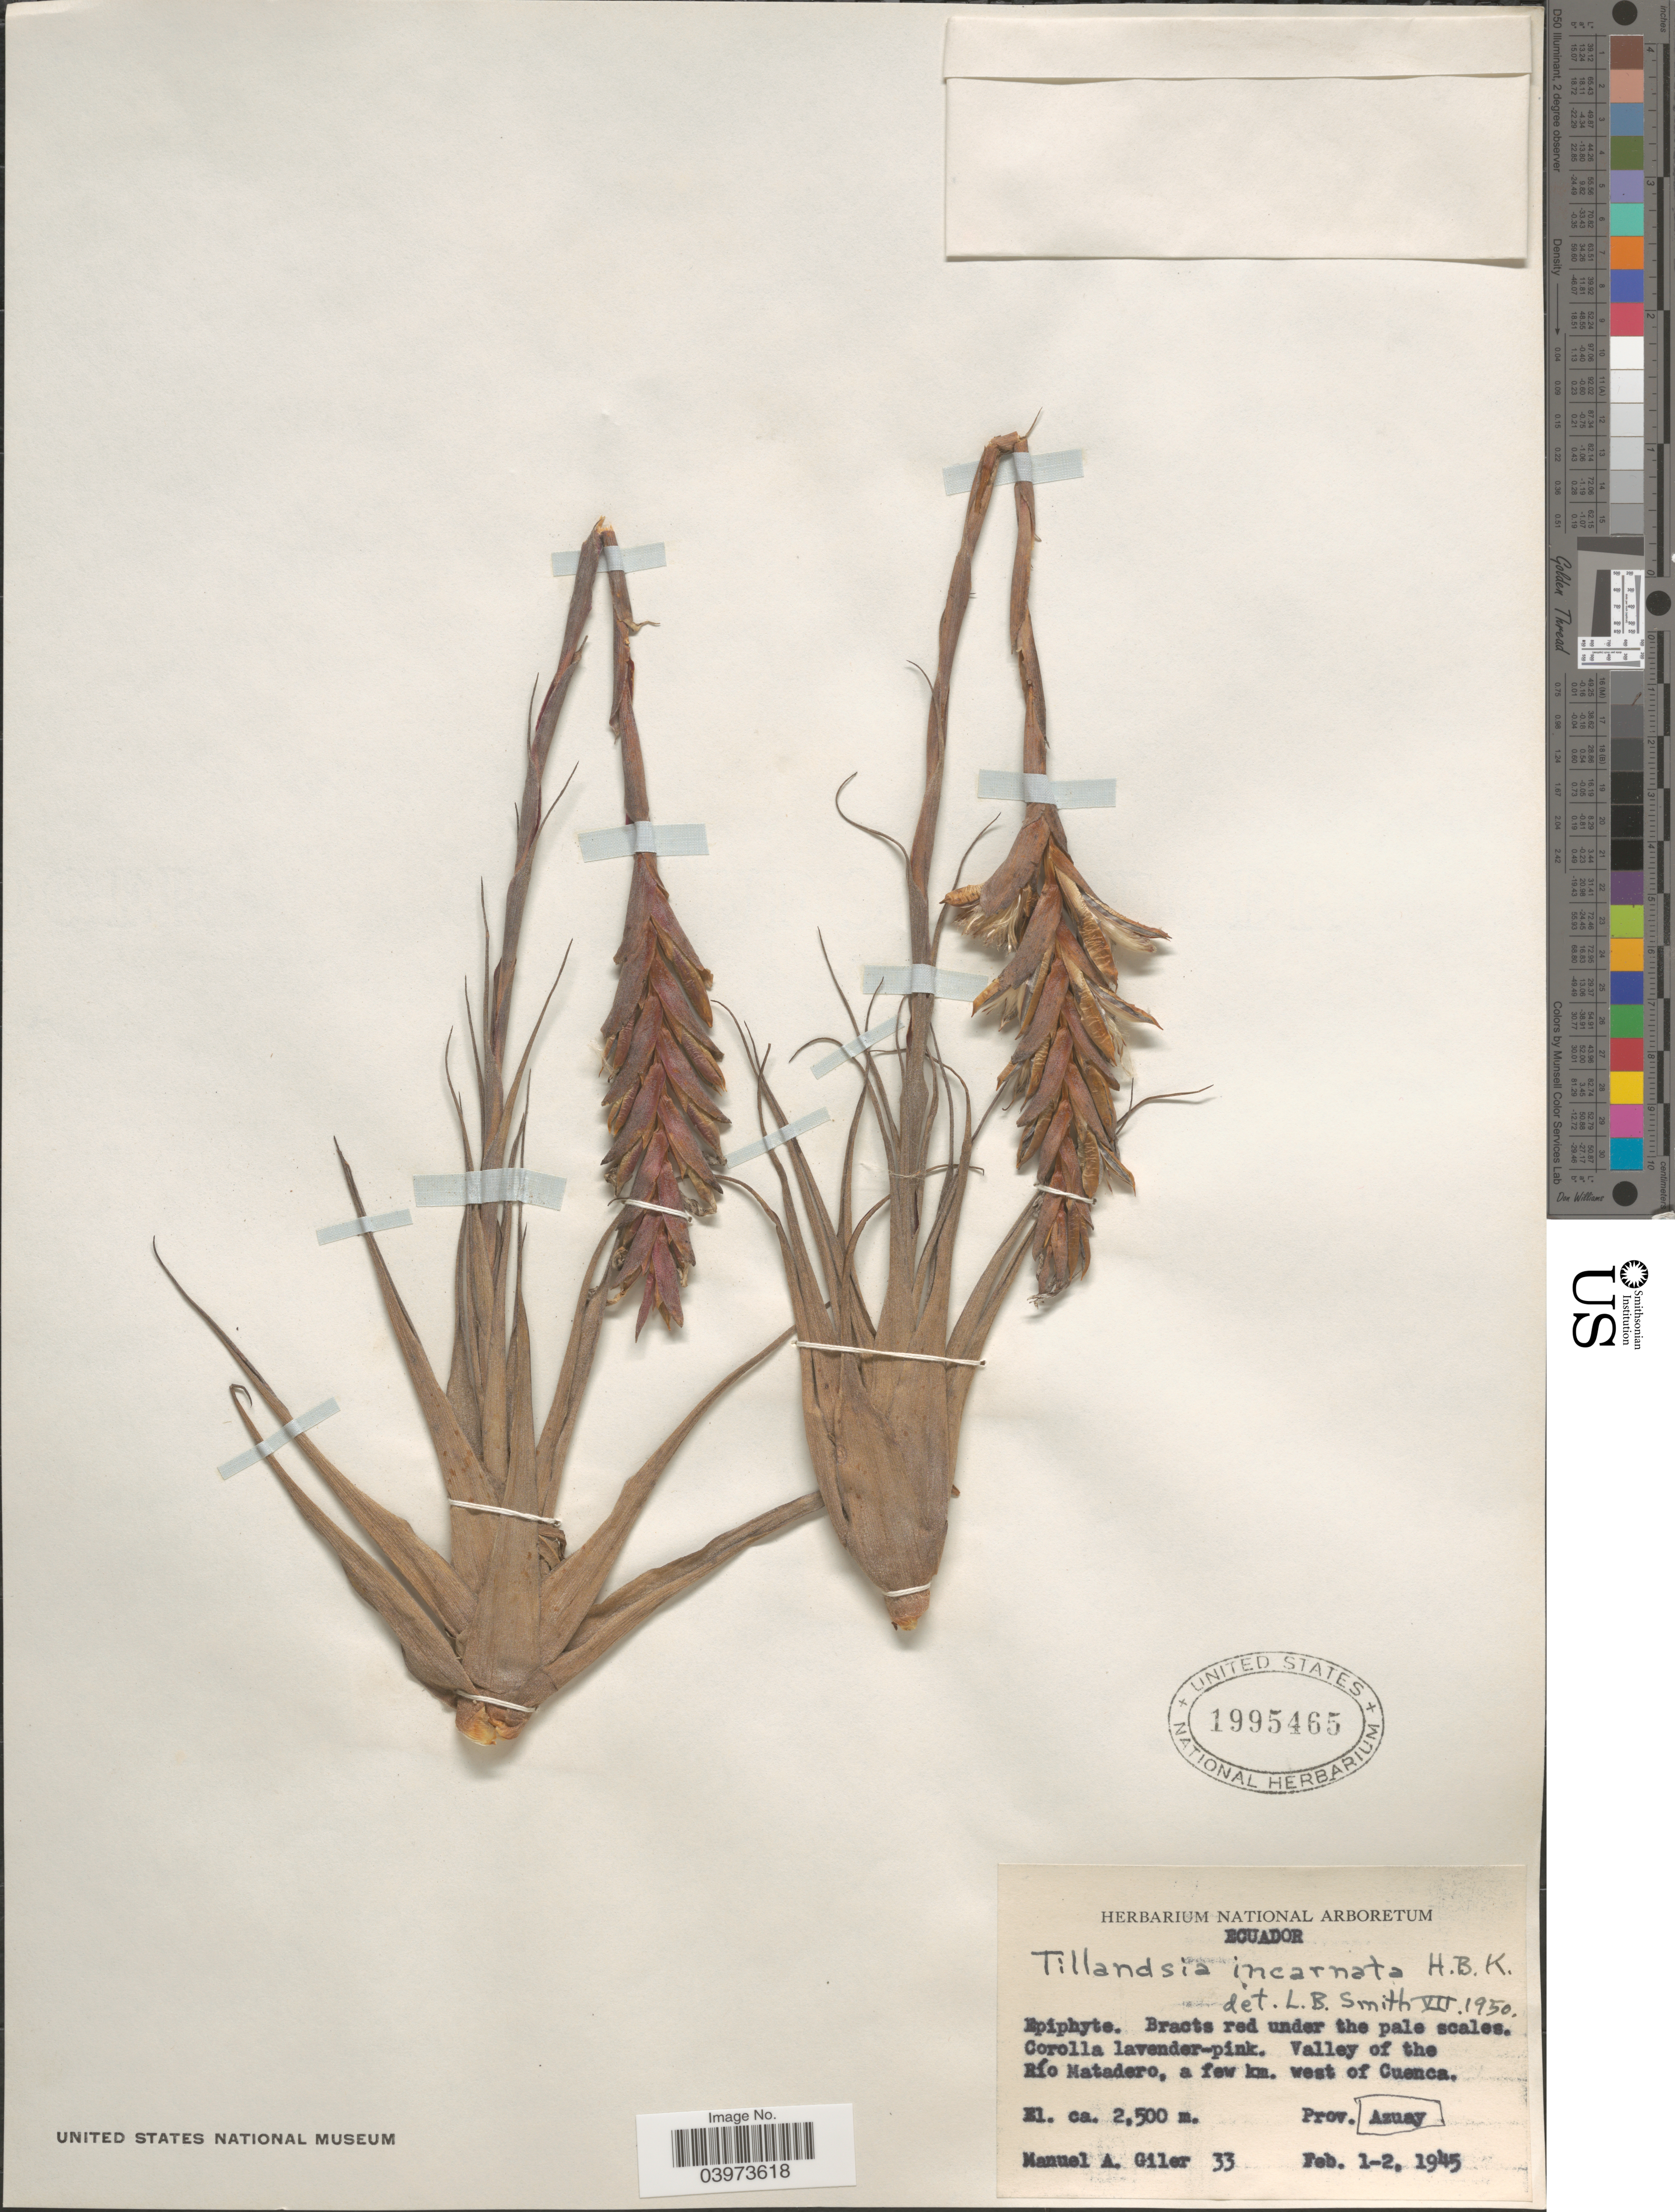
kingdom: Plantae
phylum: Tracheophyta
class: Liliopsida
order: Poales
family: Bromeliaceae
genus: Tillandsia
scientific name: Tillandsia incarnata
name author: Kunth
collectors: M. Gíler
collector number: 33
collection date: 1945-02-01/1945-02-02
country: Ecuador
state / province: Azuay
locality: Valley of the Río Matadero, a few km. west of Cuenca.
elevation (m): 2500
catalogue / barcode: US 1995465